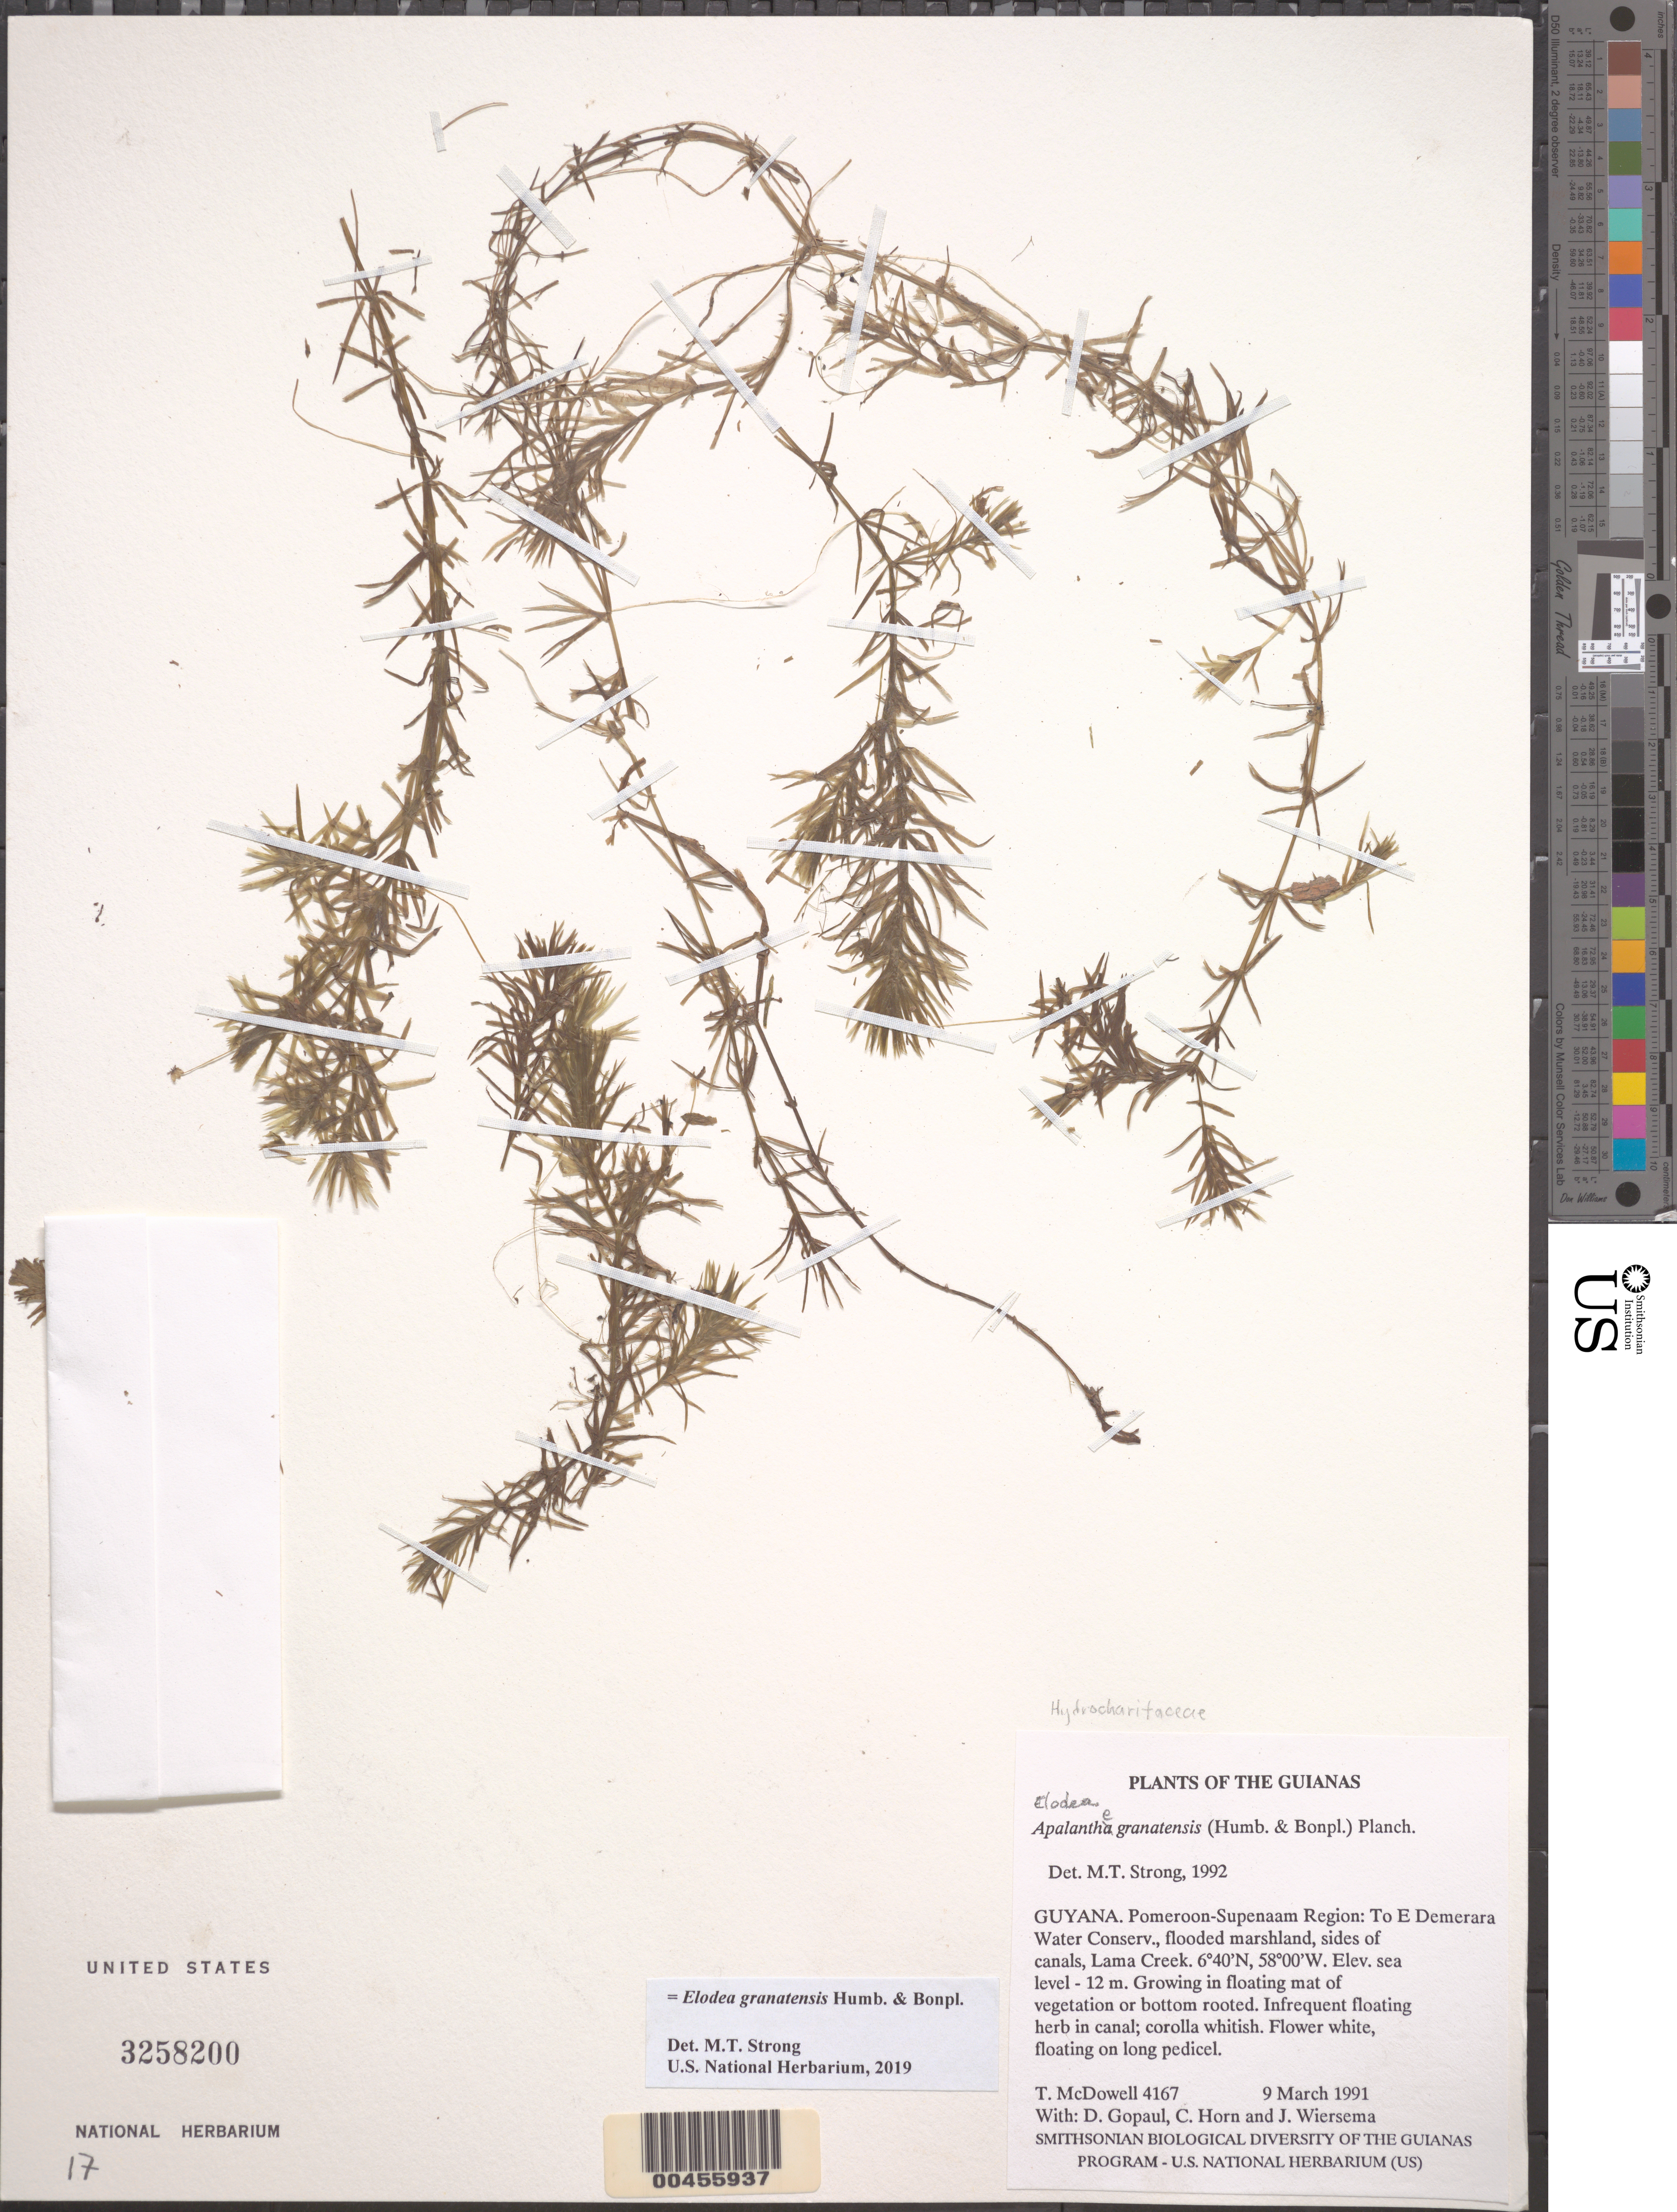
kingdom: Plantae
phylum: Tracheophyta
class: Liliopsida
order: Alismatales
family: Hydrocharitaceae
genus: Elodea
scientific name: Elodea granatensis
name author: Humb. & Bonpl.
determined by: Strong, Mark T., (BOT), Smithsonian Institution - National Museum of Natural History (UNITED STATES)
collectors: T. McDowell, D. Gopaul, C. N. Horn & J. H. Wiersema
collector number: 4167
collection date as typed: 9 March 1991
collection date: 1991-03-09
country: Guyana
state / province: Demerara-Mahaica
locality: To East Demerara Water Conservancy, Lama Creek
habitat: Flooded marshland, sides of canals; growing in floating mat of vegetation or bottom rooted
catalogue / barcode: US 3258200